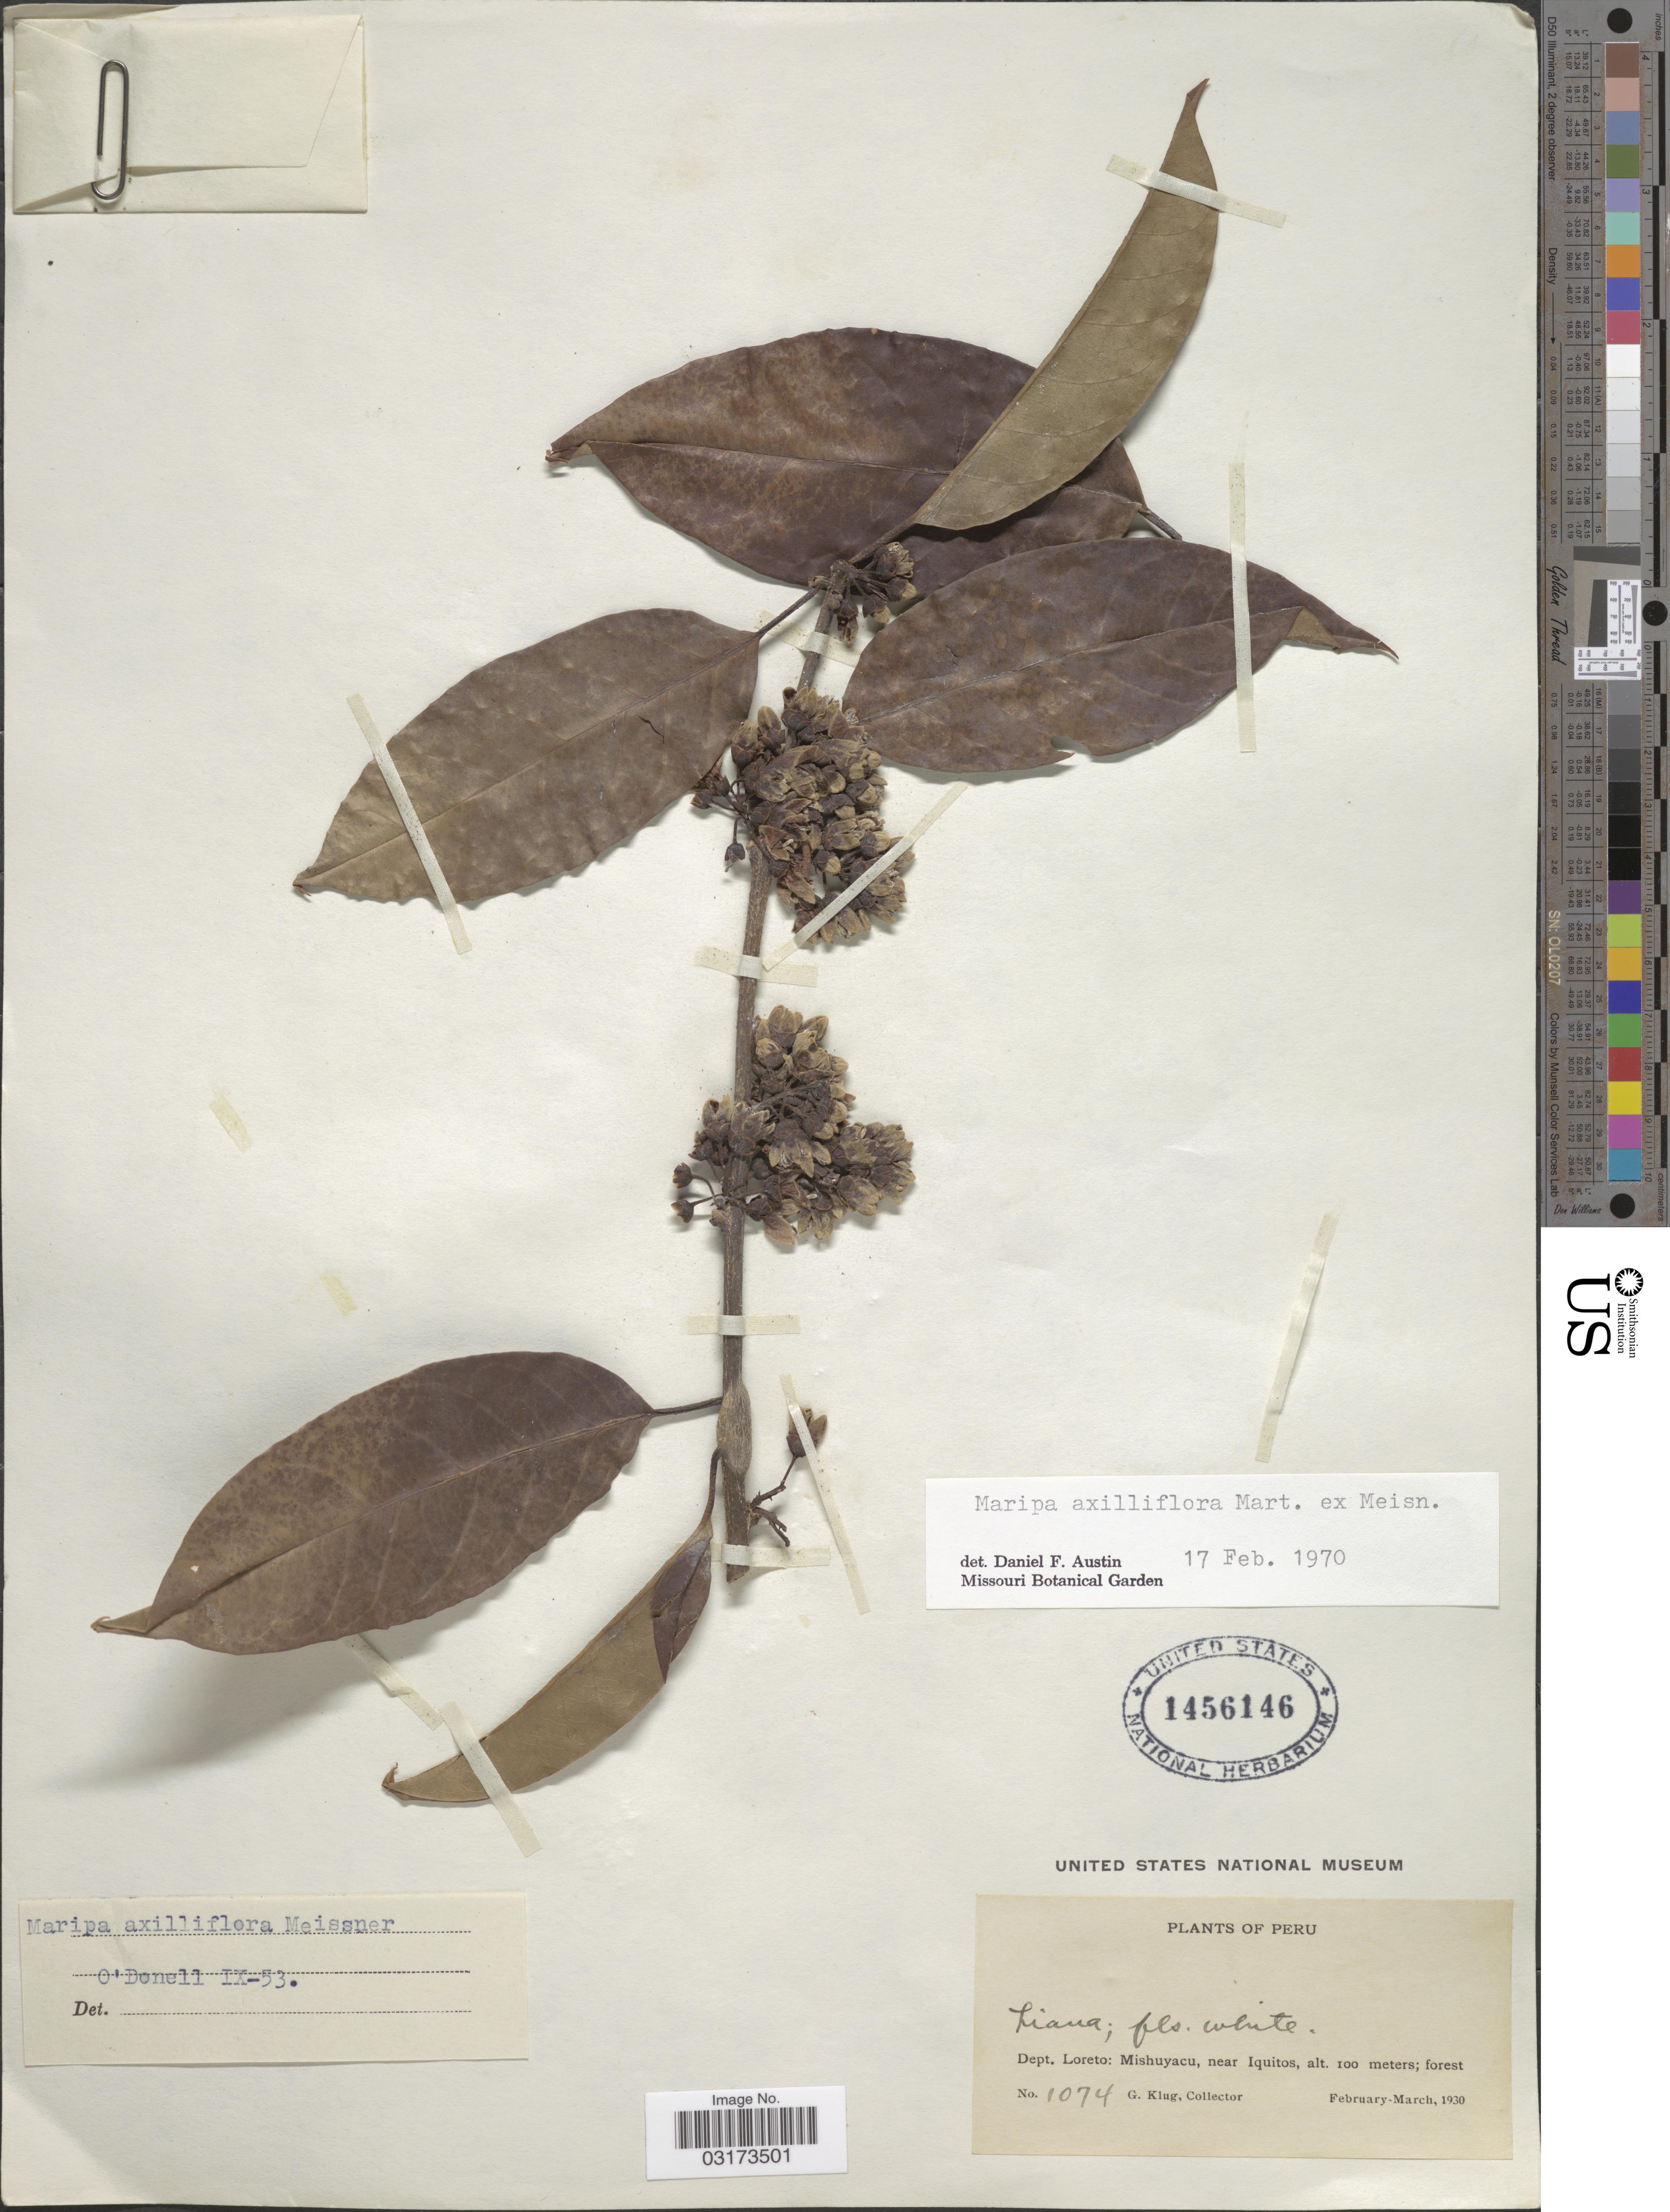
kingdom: Plantae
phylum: Tracheophyta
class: Magnoliopsida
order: Solanales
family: Convolvulaceae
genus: Maripa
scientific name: Maripa axilliflora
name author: Mart. ex Meisn.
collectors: G. Klug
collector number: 1074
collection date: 1930-02/1930-03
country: Peru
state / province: Loreto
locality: Dept. Loreto: Mishuyacu, near Iquitos.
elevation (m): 100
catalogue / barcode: US 1456146